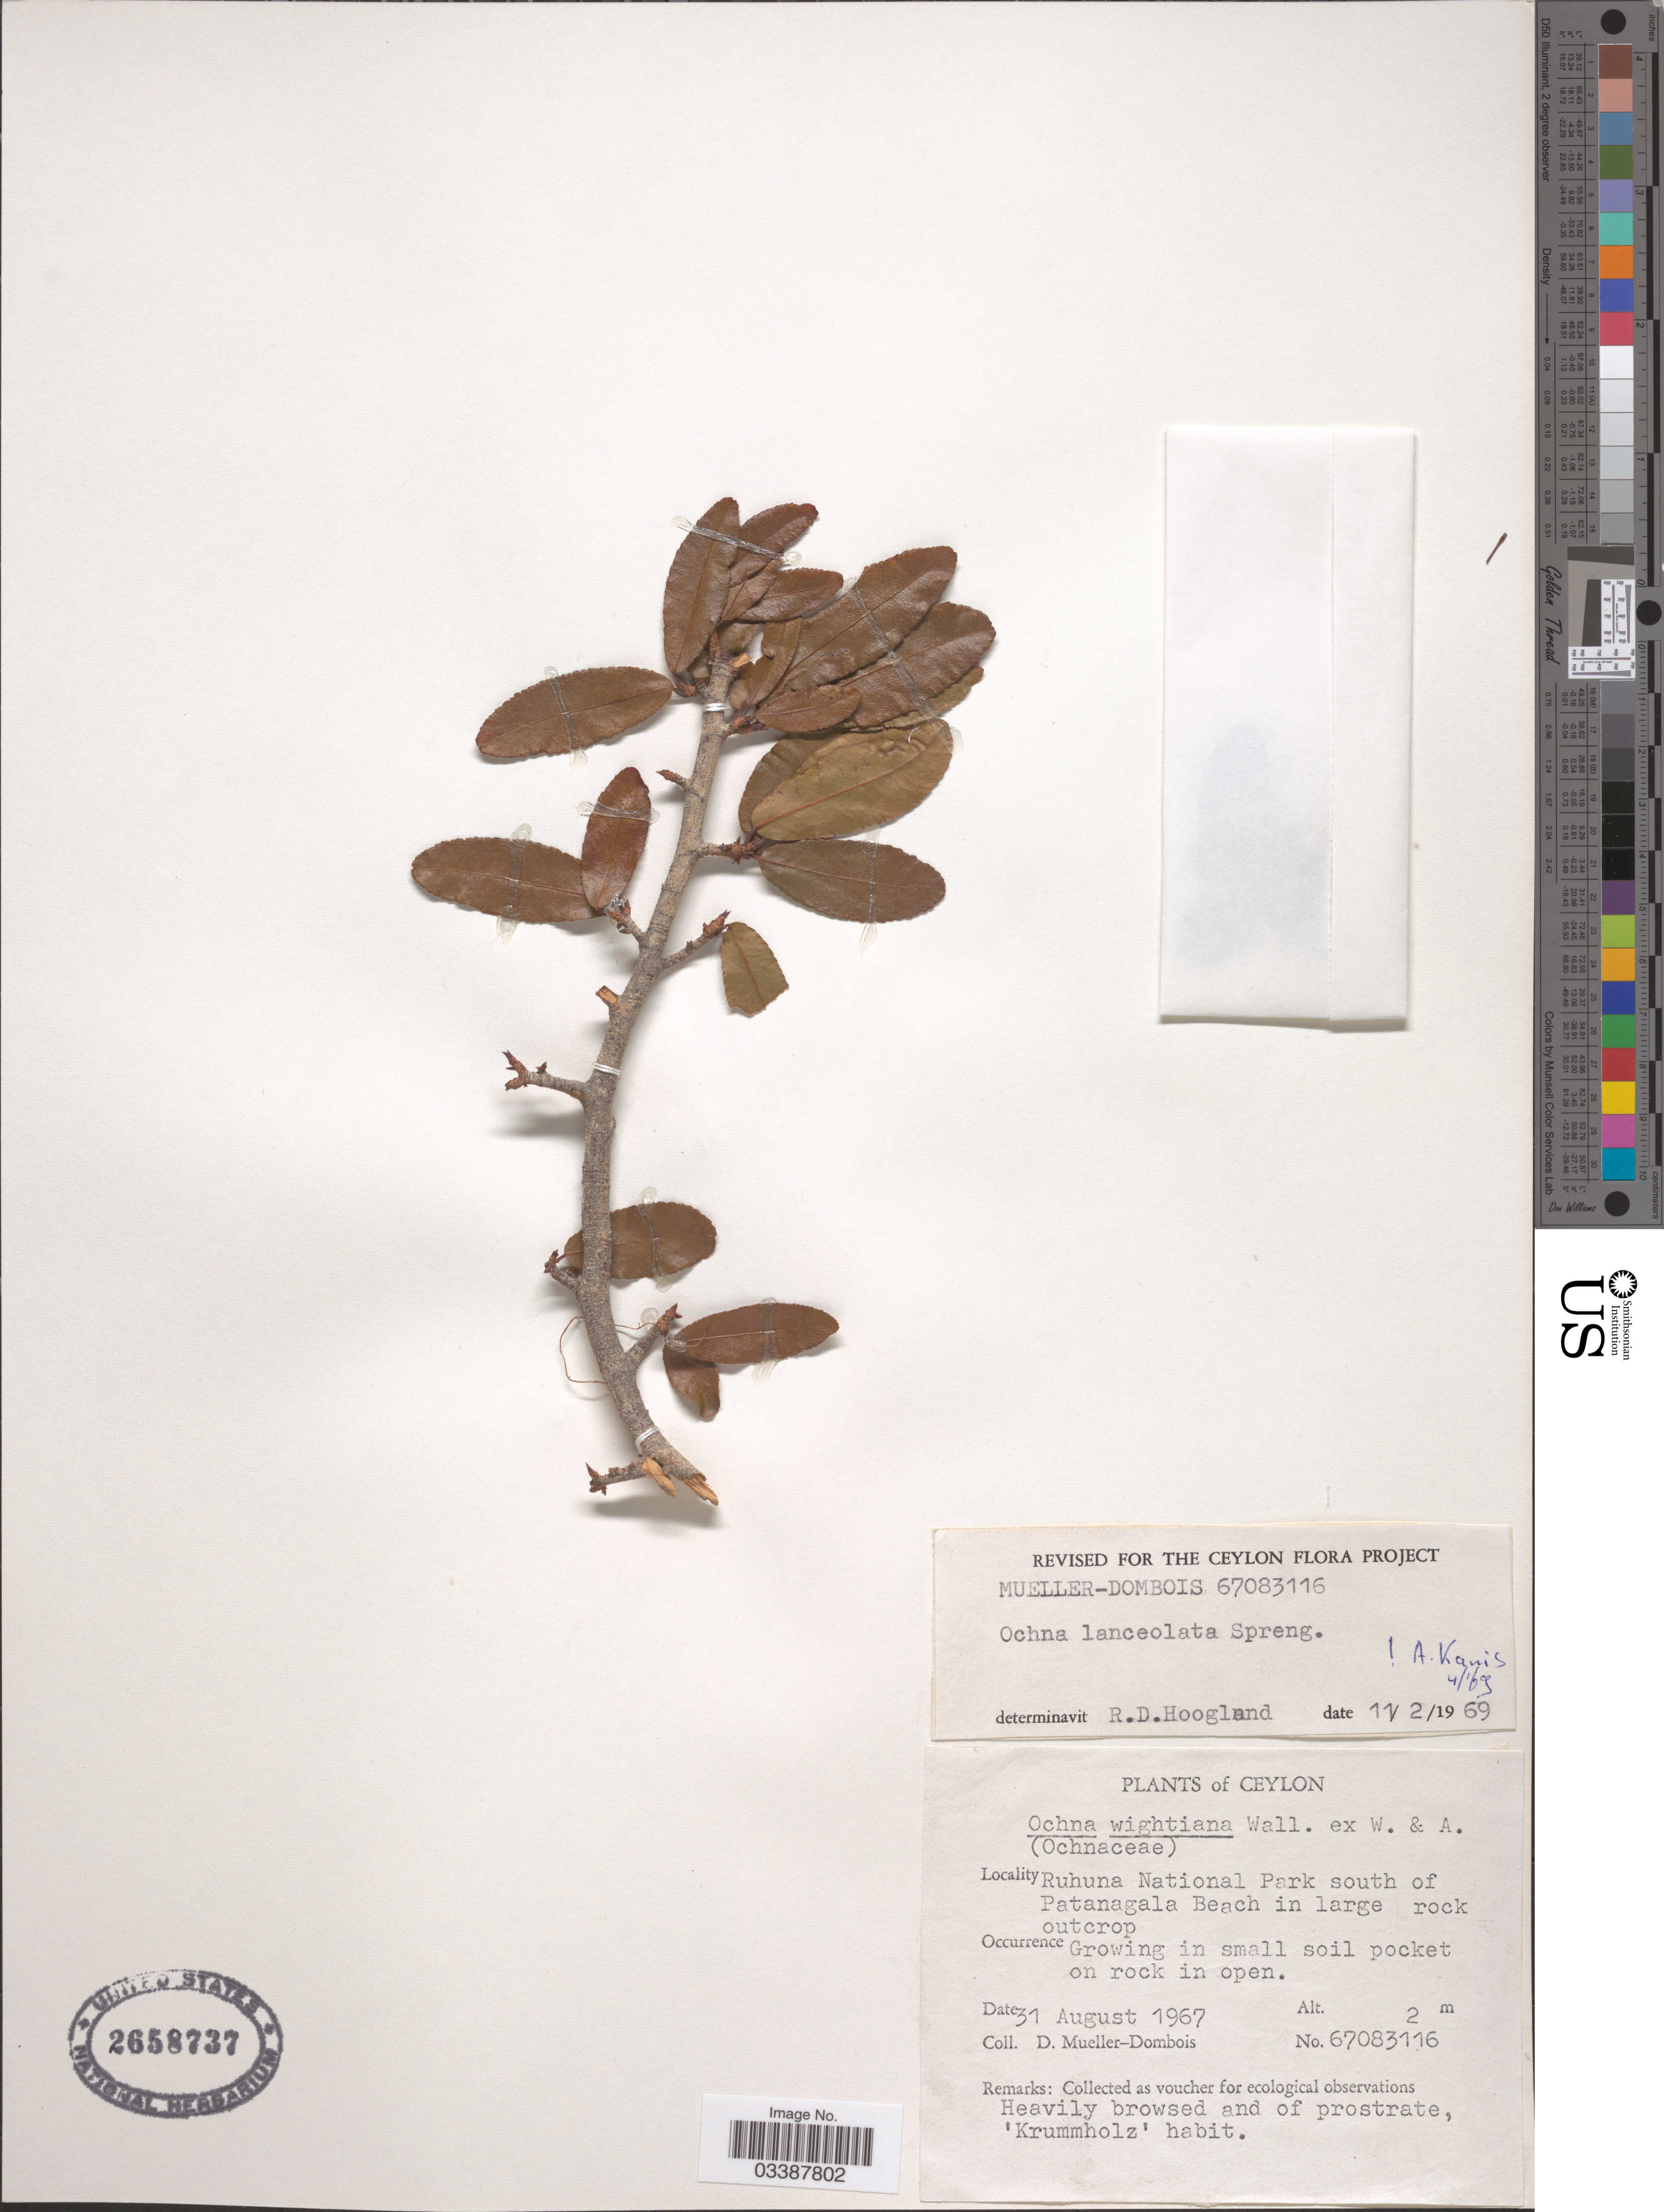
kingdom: Plantae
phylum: Tracheophyta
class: Magnoliopsida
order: Malpighiales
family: Ochnaceae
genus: Ochna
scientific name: Ochna lanceolata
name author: Spreng.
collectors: D. Mueller-Dombois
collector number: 67083116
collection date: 1967-08-31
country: Sri Lanka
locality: Ceylon. Ruhuna National Park south of Patanagala Beach.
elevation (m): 2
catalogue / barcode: US 2658737